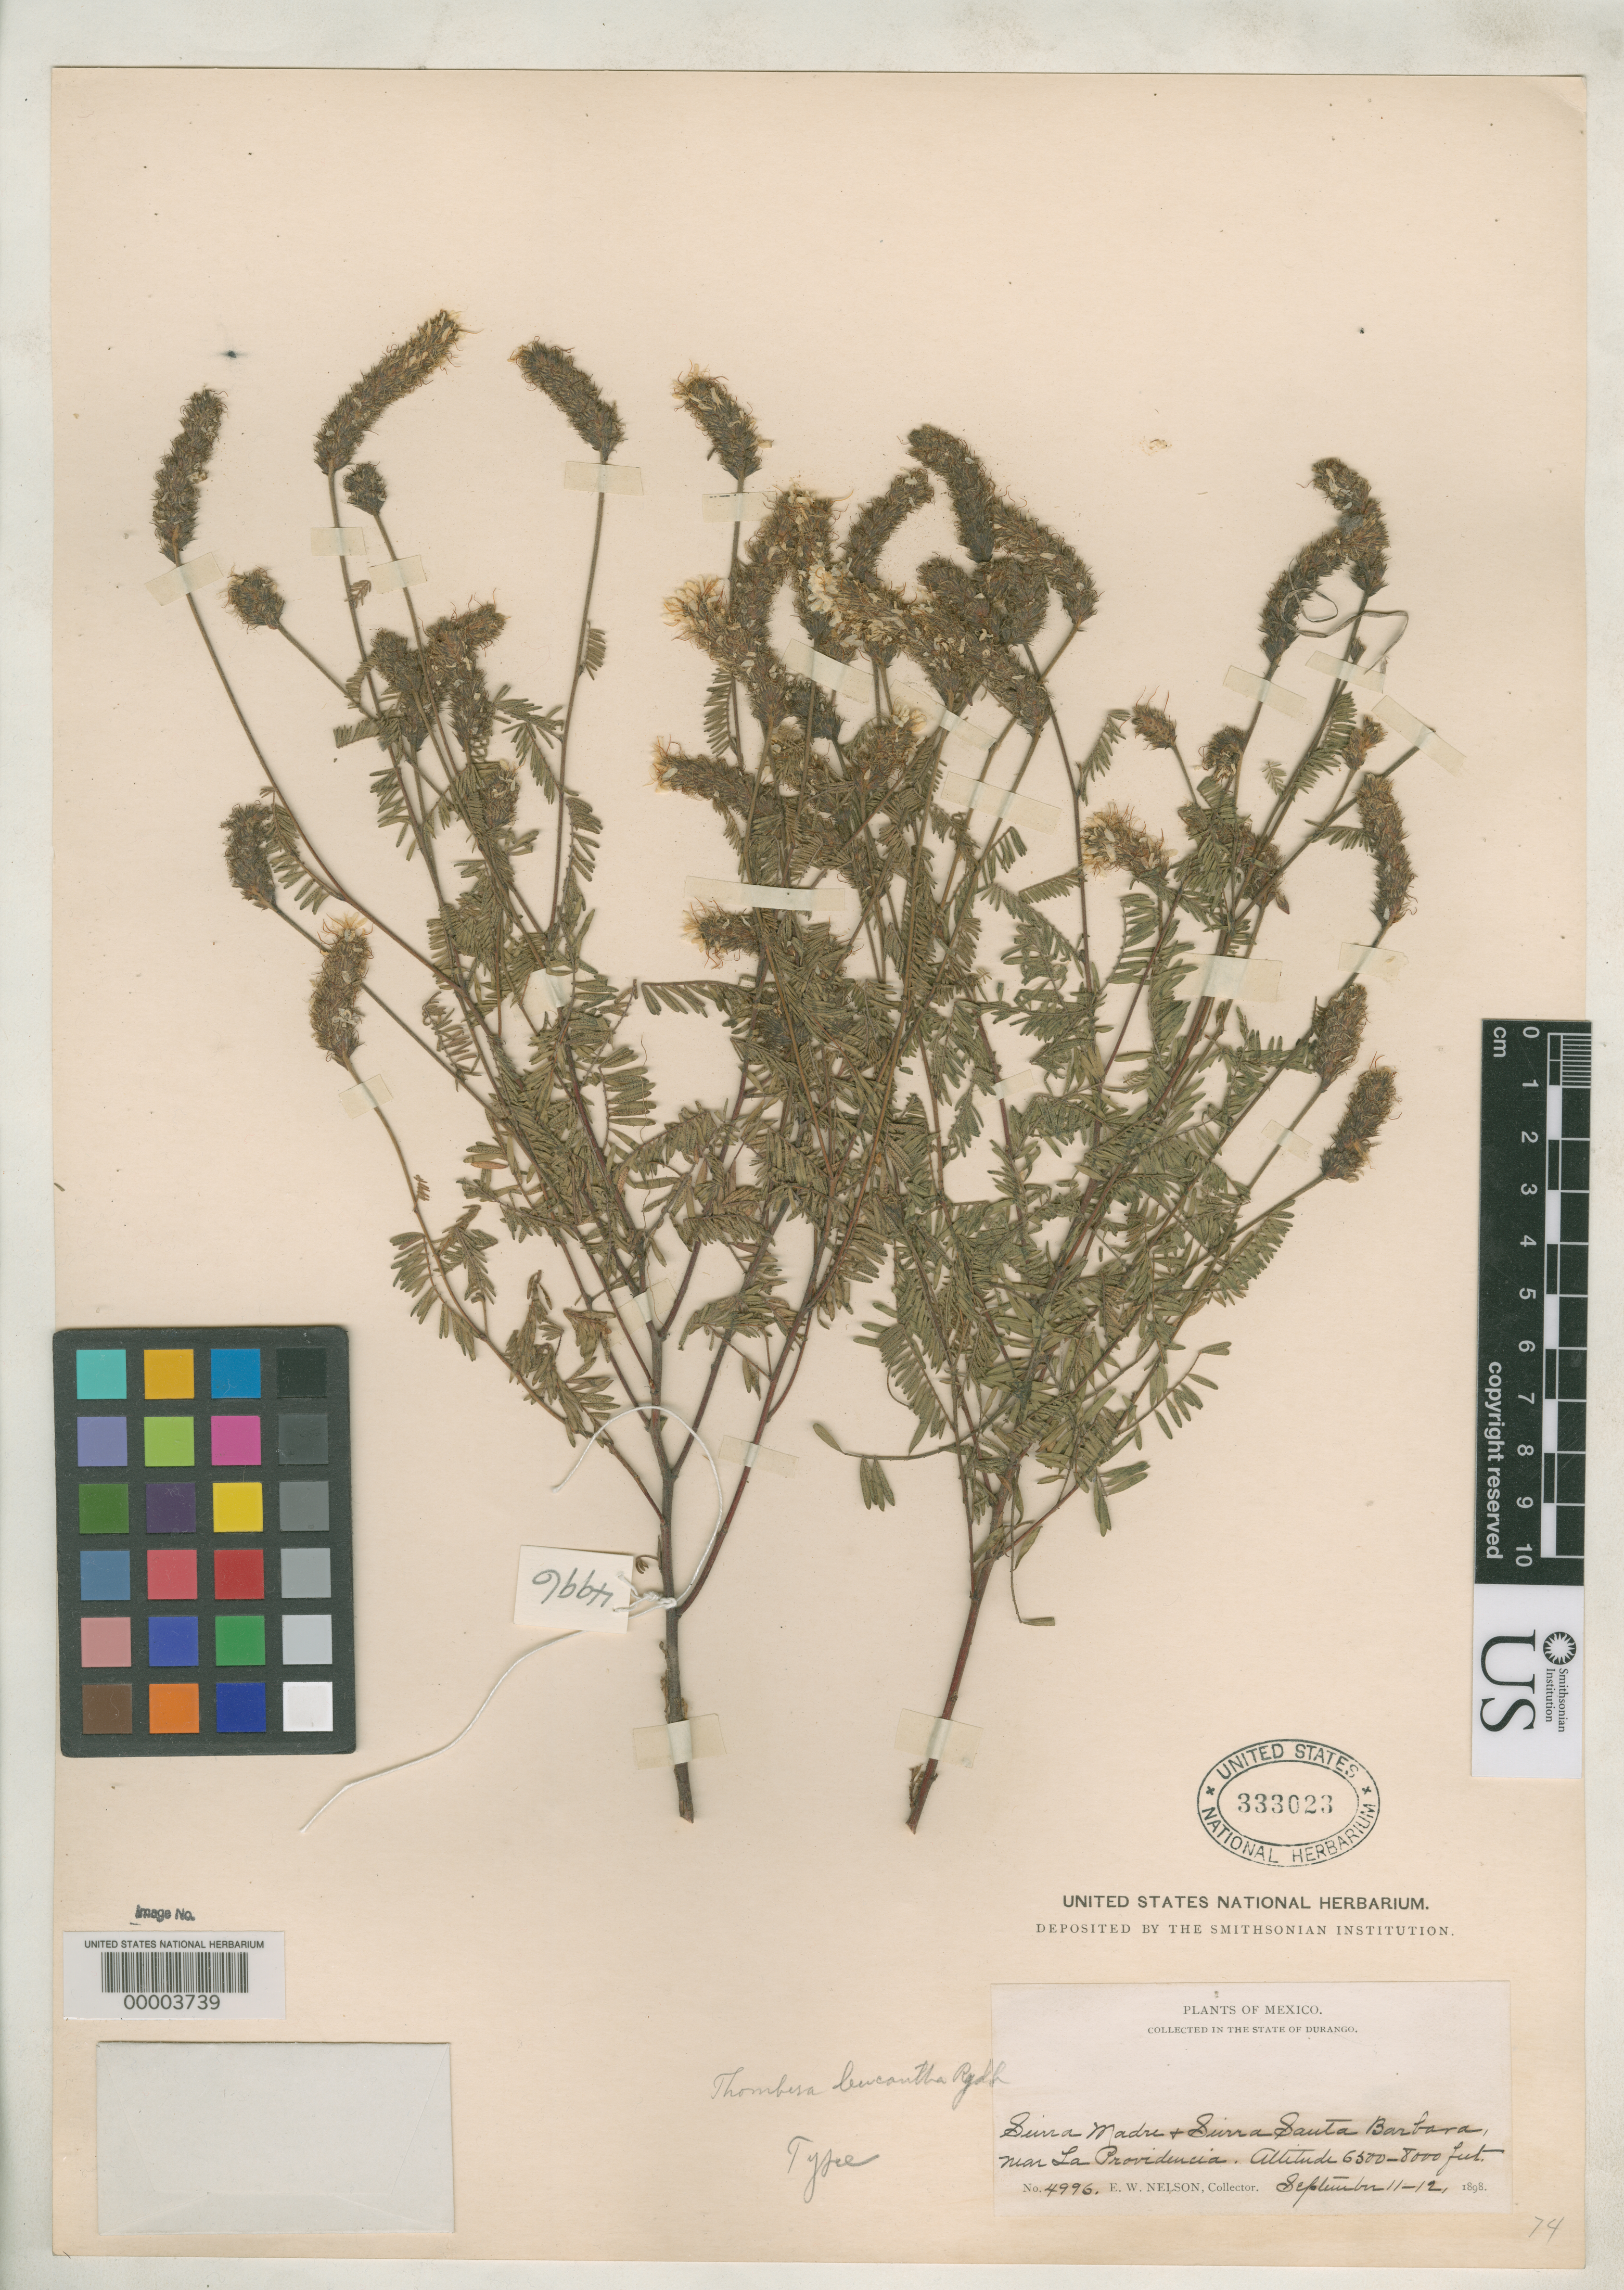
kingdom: Plantae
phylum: Tracheophyta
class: Magnoliopsida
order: Fabales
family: Fabaceae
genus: Thornbera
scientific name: Thornbera leucantha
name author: Rydb.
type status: Holotype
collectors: E. W. Nelson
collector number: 4996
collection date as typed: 11 Sep 1898 to 12 Sep 1898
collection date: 1898-09-11/1898-09-12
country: Mexico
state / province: Durango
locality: Near Providencia.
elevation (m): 1981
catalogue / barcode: US 333023